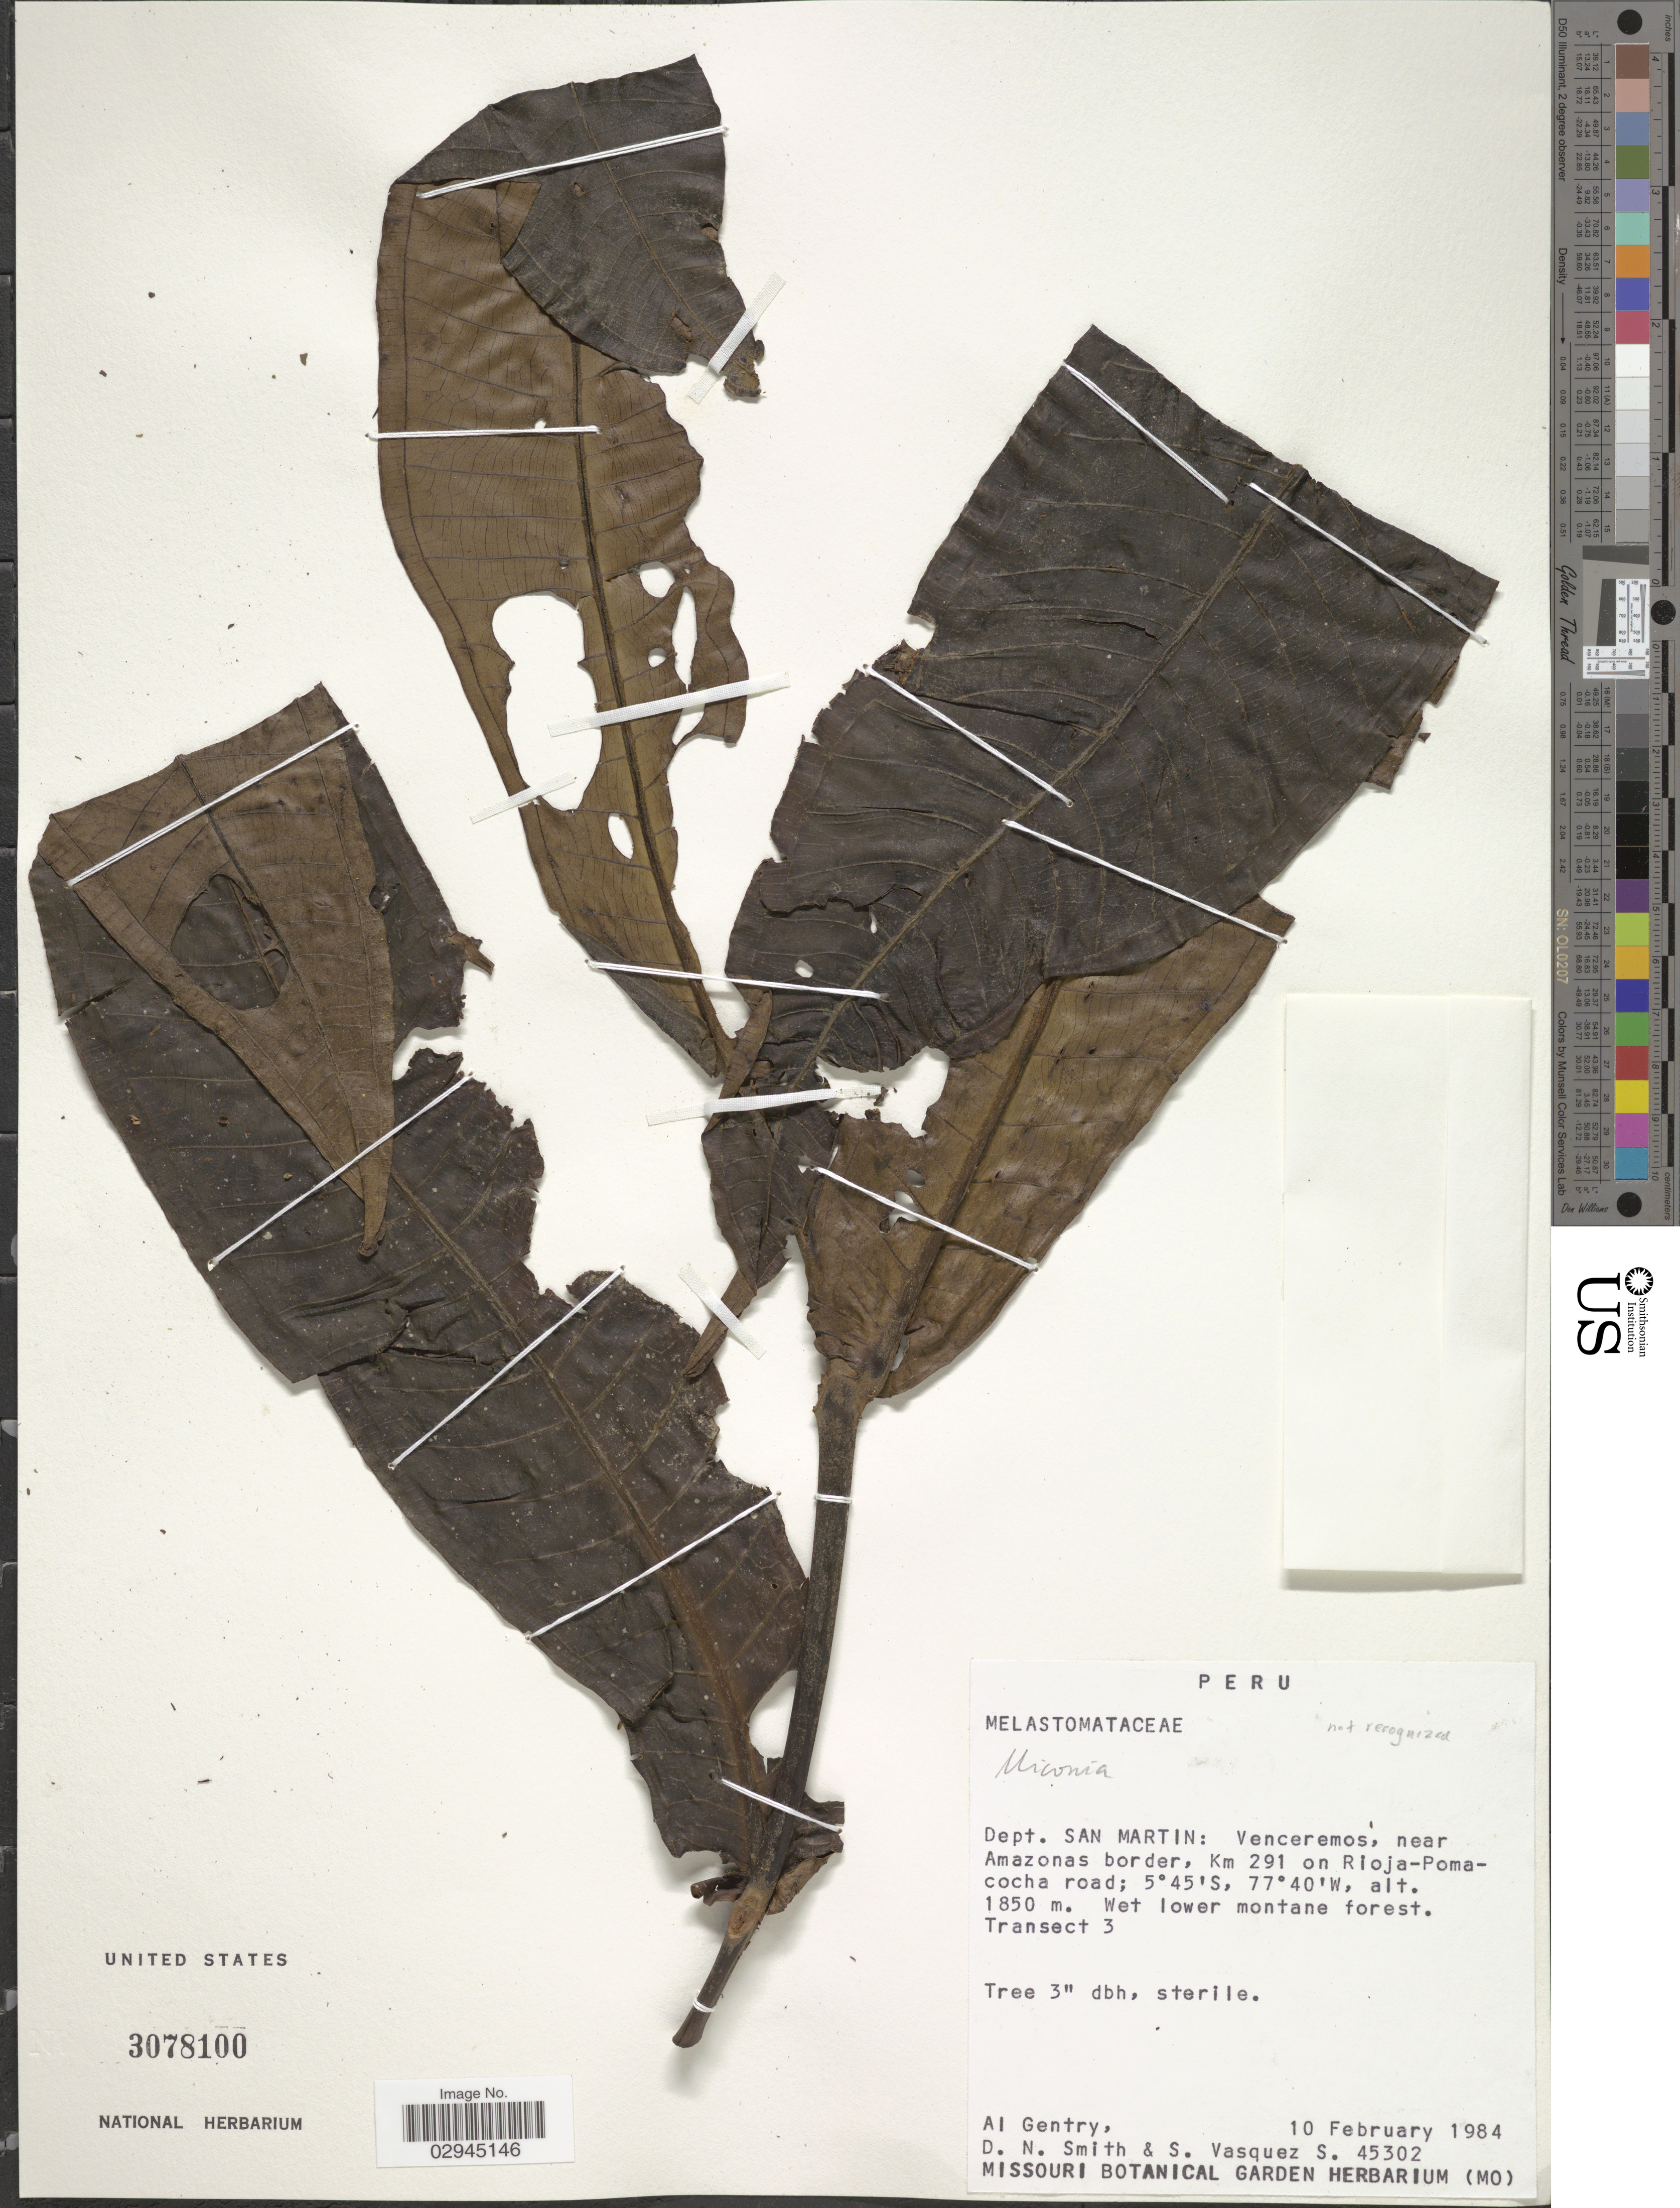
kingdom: Plantae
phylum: Tracheophyta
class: Magnoliopsida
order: Myrtales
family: Melastomataceae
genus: Miconia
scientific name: Miconia sp.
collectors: A. H. Gentry, D. Smith & S. Vasquez S.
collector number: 45302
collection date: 1984-02-10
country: Peru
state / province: San Martín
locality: Dept. San Martin: Venceremos, near Amazonas border, Km 291 on Rioja-Pomacocha road. Transect 3.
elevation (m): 1850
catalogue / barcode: US 3078100